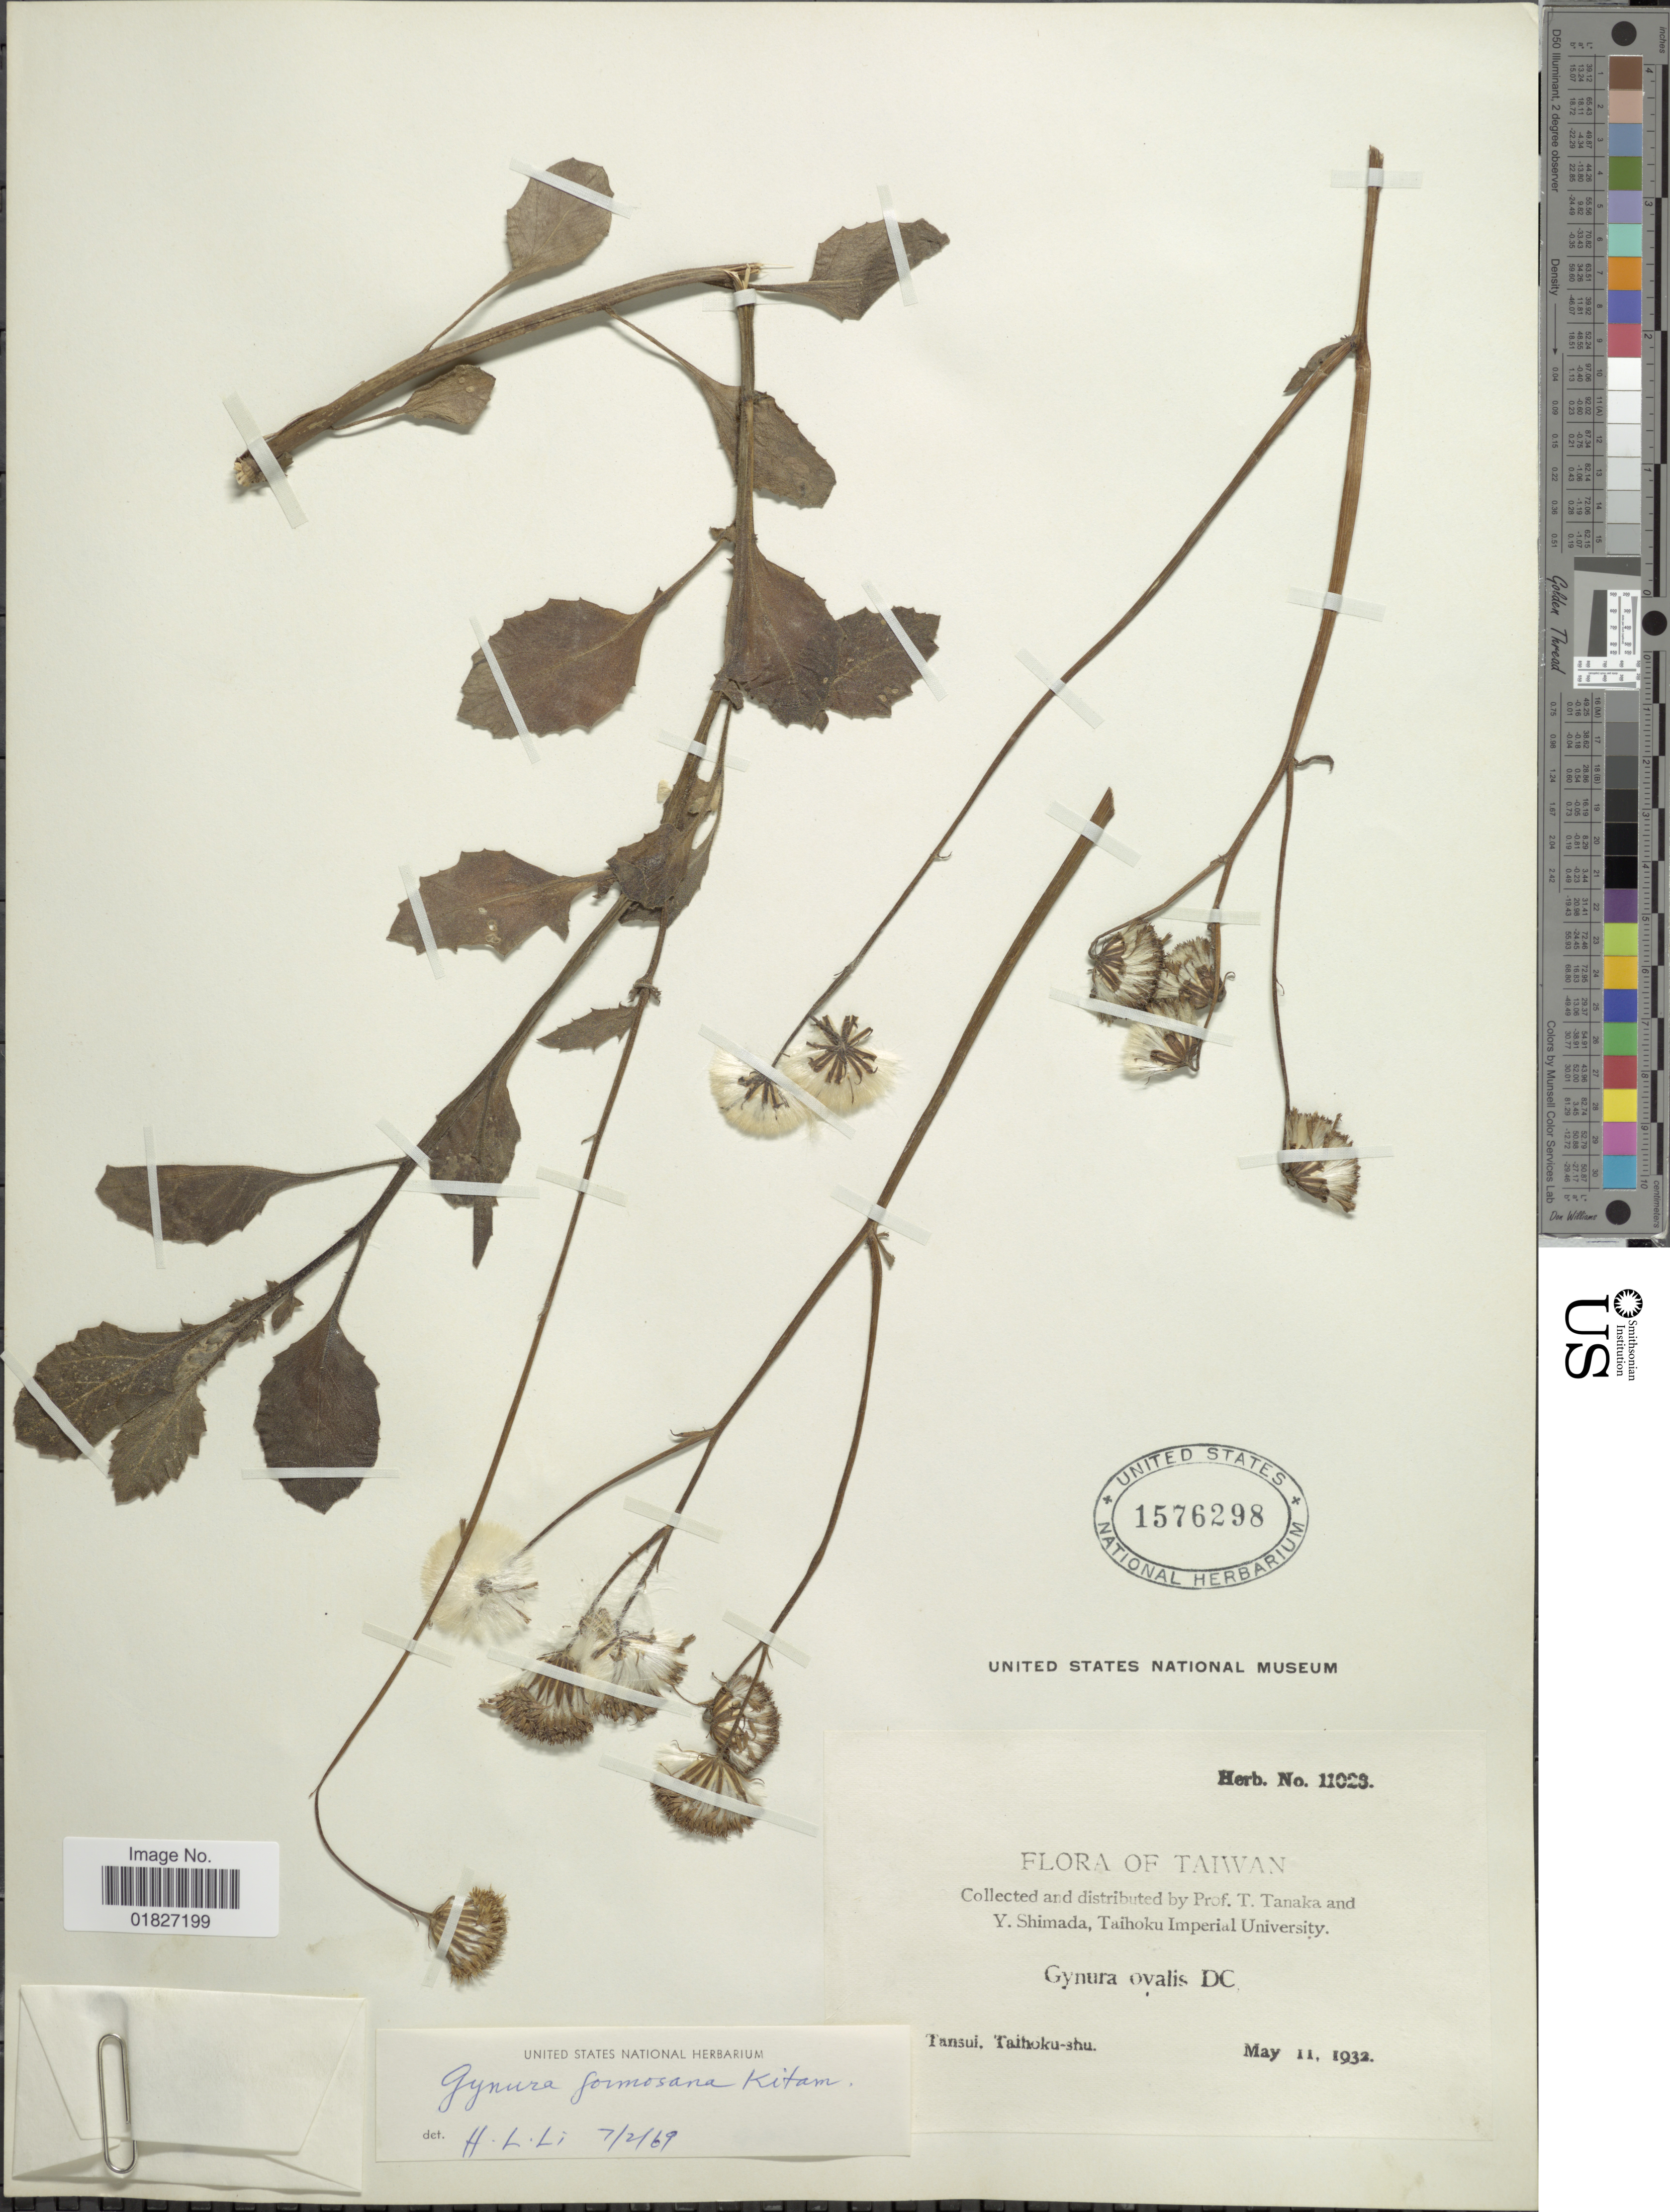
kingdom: Plantae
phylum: Tracheophyta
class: Magnoliopsida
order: Asterales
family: Asteraceae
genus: Gynura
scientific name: Gynura formosana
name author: Kitam.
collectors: T. Tanaka & Y. Shimada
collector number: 11028*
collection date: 1932-05-11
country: Taiwan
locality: Tansui, Taihoku-shu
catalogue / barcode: US 1576298